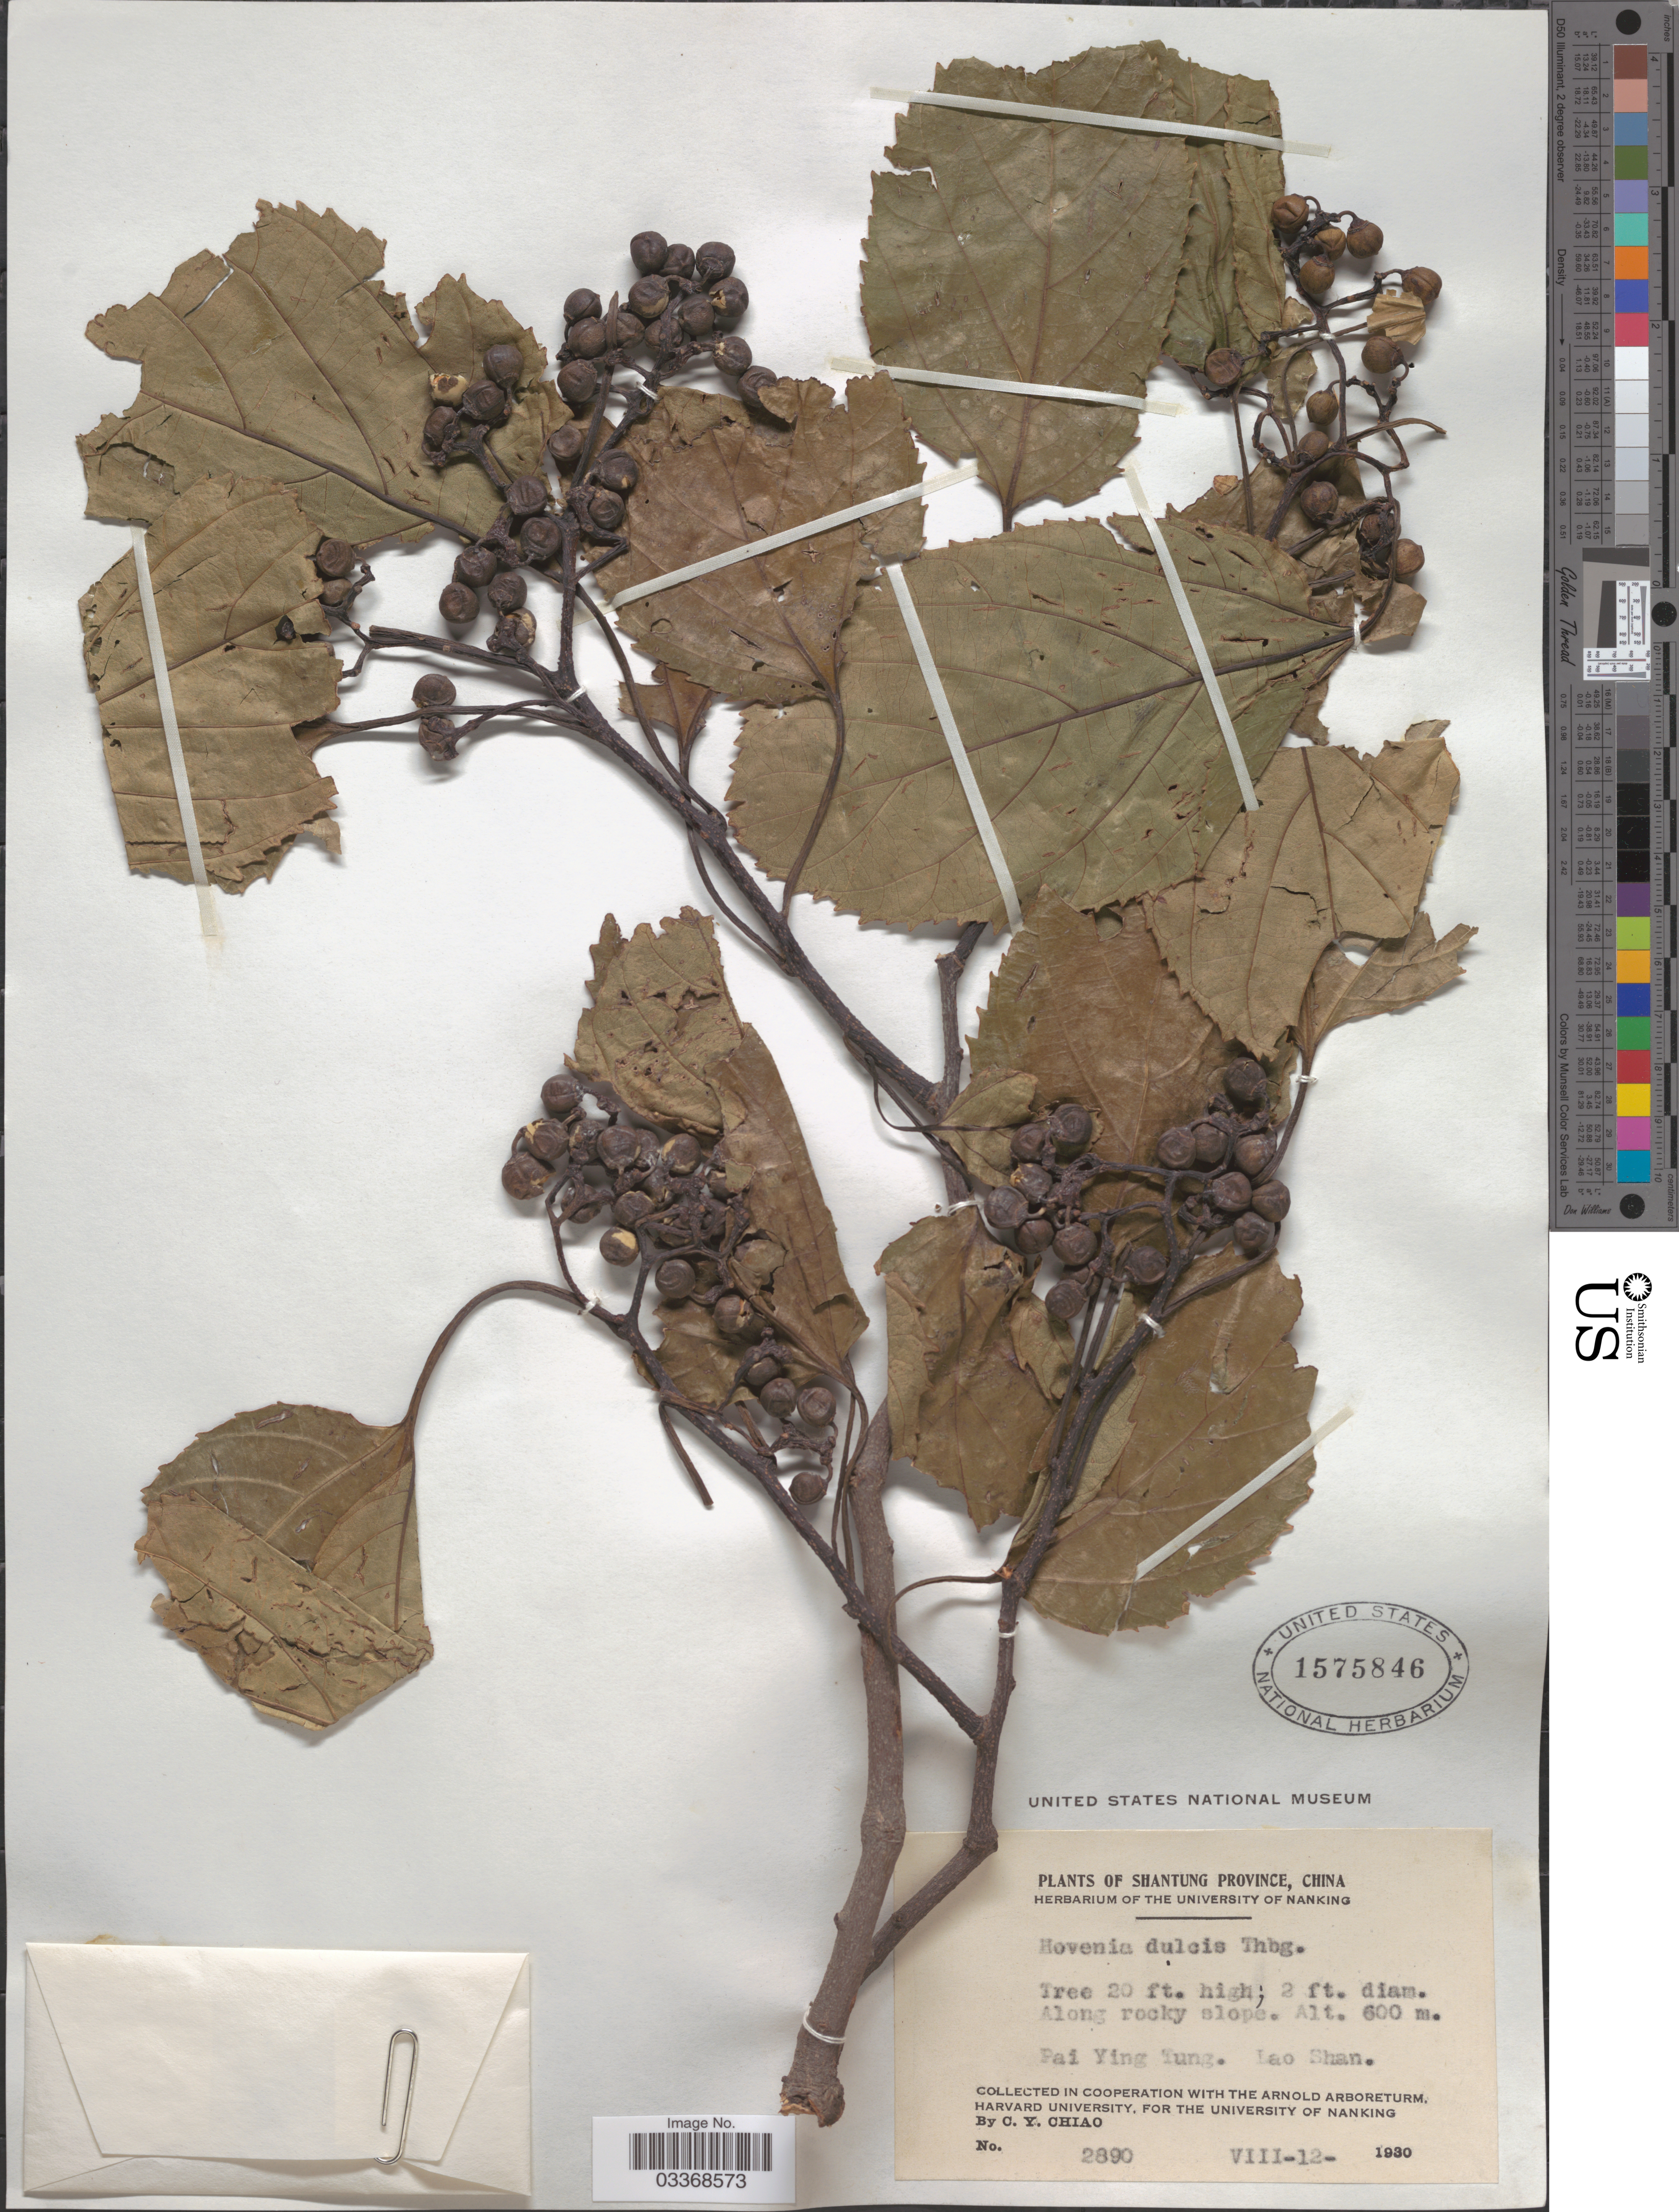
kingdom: Plantae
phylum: Tracheophyta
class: Magnoliopsida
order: Rosales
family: Rhamnaceae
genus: Hovenia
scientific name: Hovenia dulcis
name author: Thunb.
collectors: C. Y. Chiao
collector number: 2890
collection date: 1930-08-12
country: China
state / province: Shandong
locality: Shantung Province. Pai Ying Tung. Lao Shan.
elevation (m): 600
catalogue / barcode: US 1575846